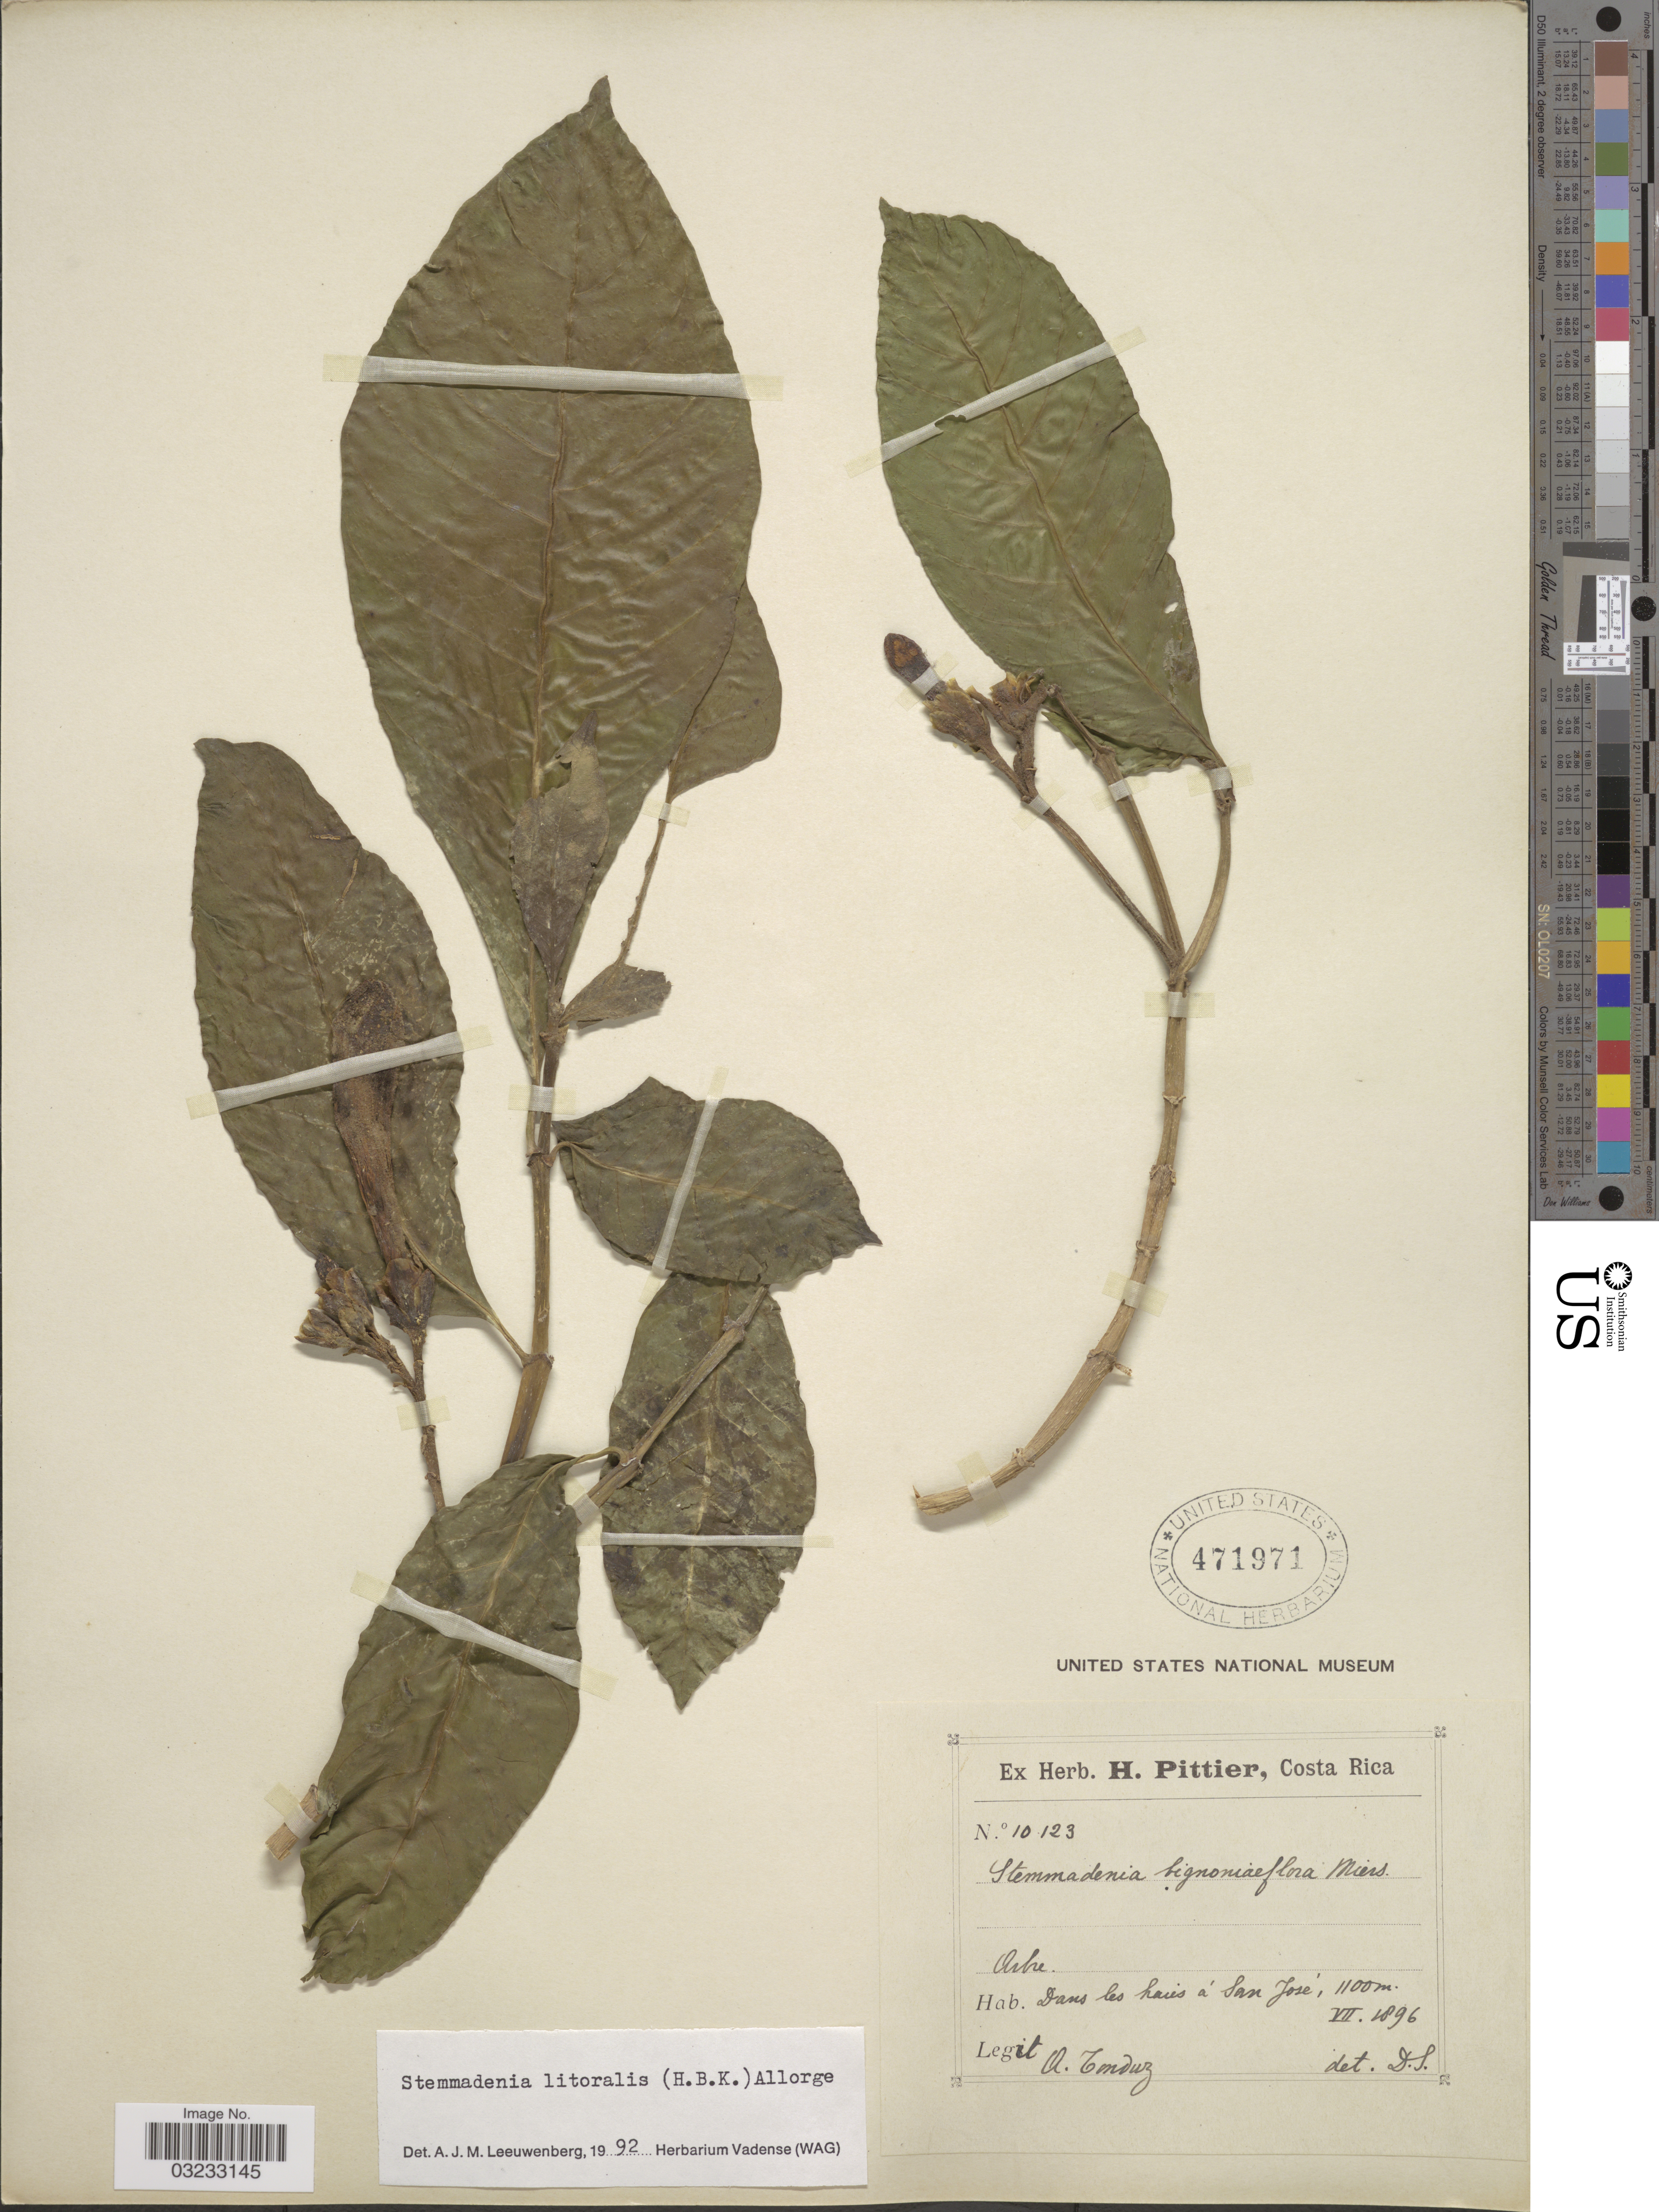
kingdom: Plantae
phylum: Tracheophyta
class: Magnoliopsida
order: Gentianales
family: Apocynaceae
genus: Stemmadenia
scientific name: Stemmadenia litoralis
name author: (Kunth) L. Allorge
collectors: A. Tonduz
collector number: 10123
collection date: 1896-07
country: Costa Rica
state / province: San José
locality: Dans les haies á San José.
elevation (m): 1100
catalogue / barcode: US 471971